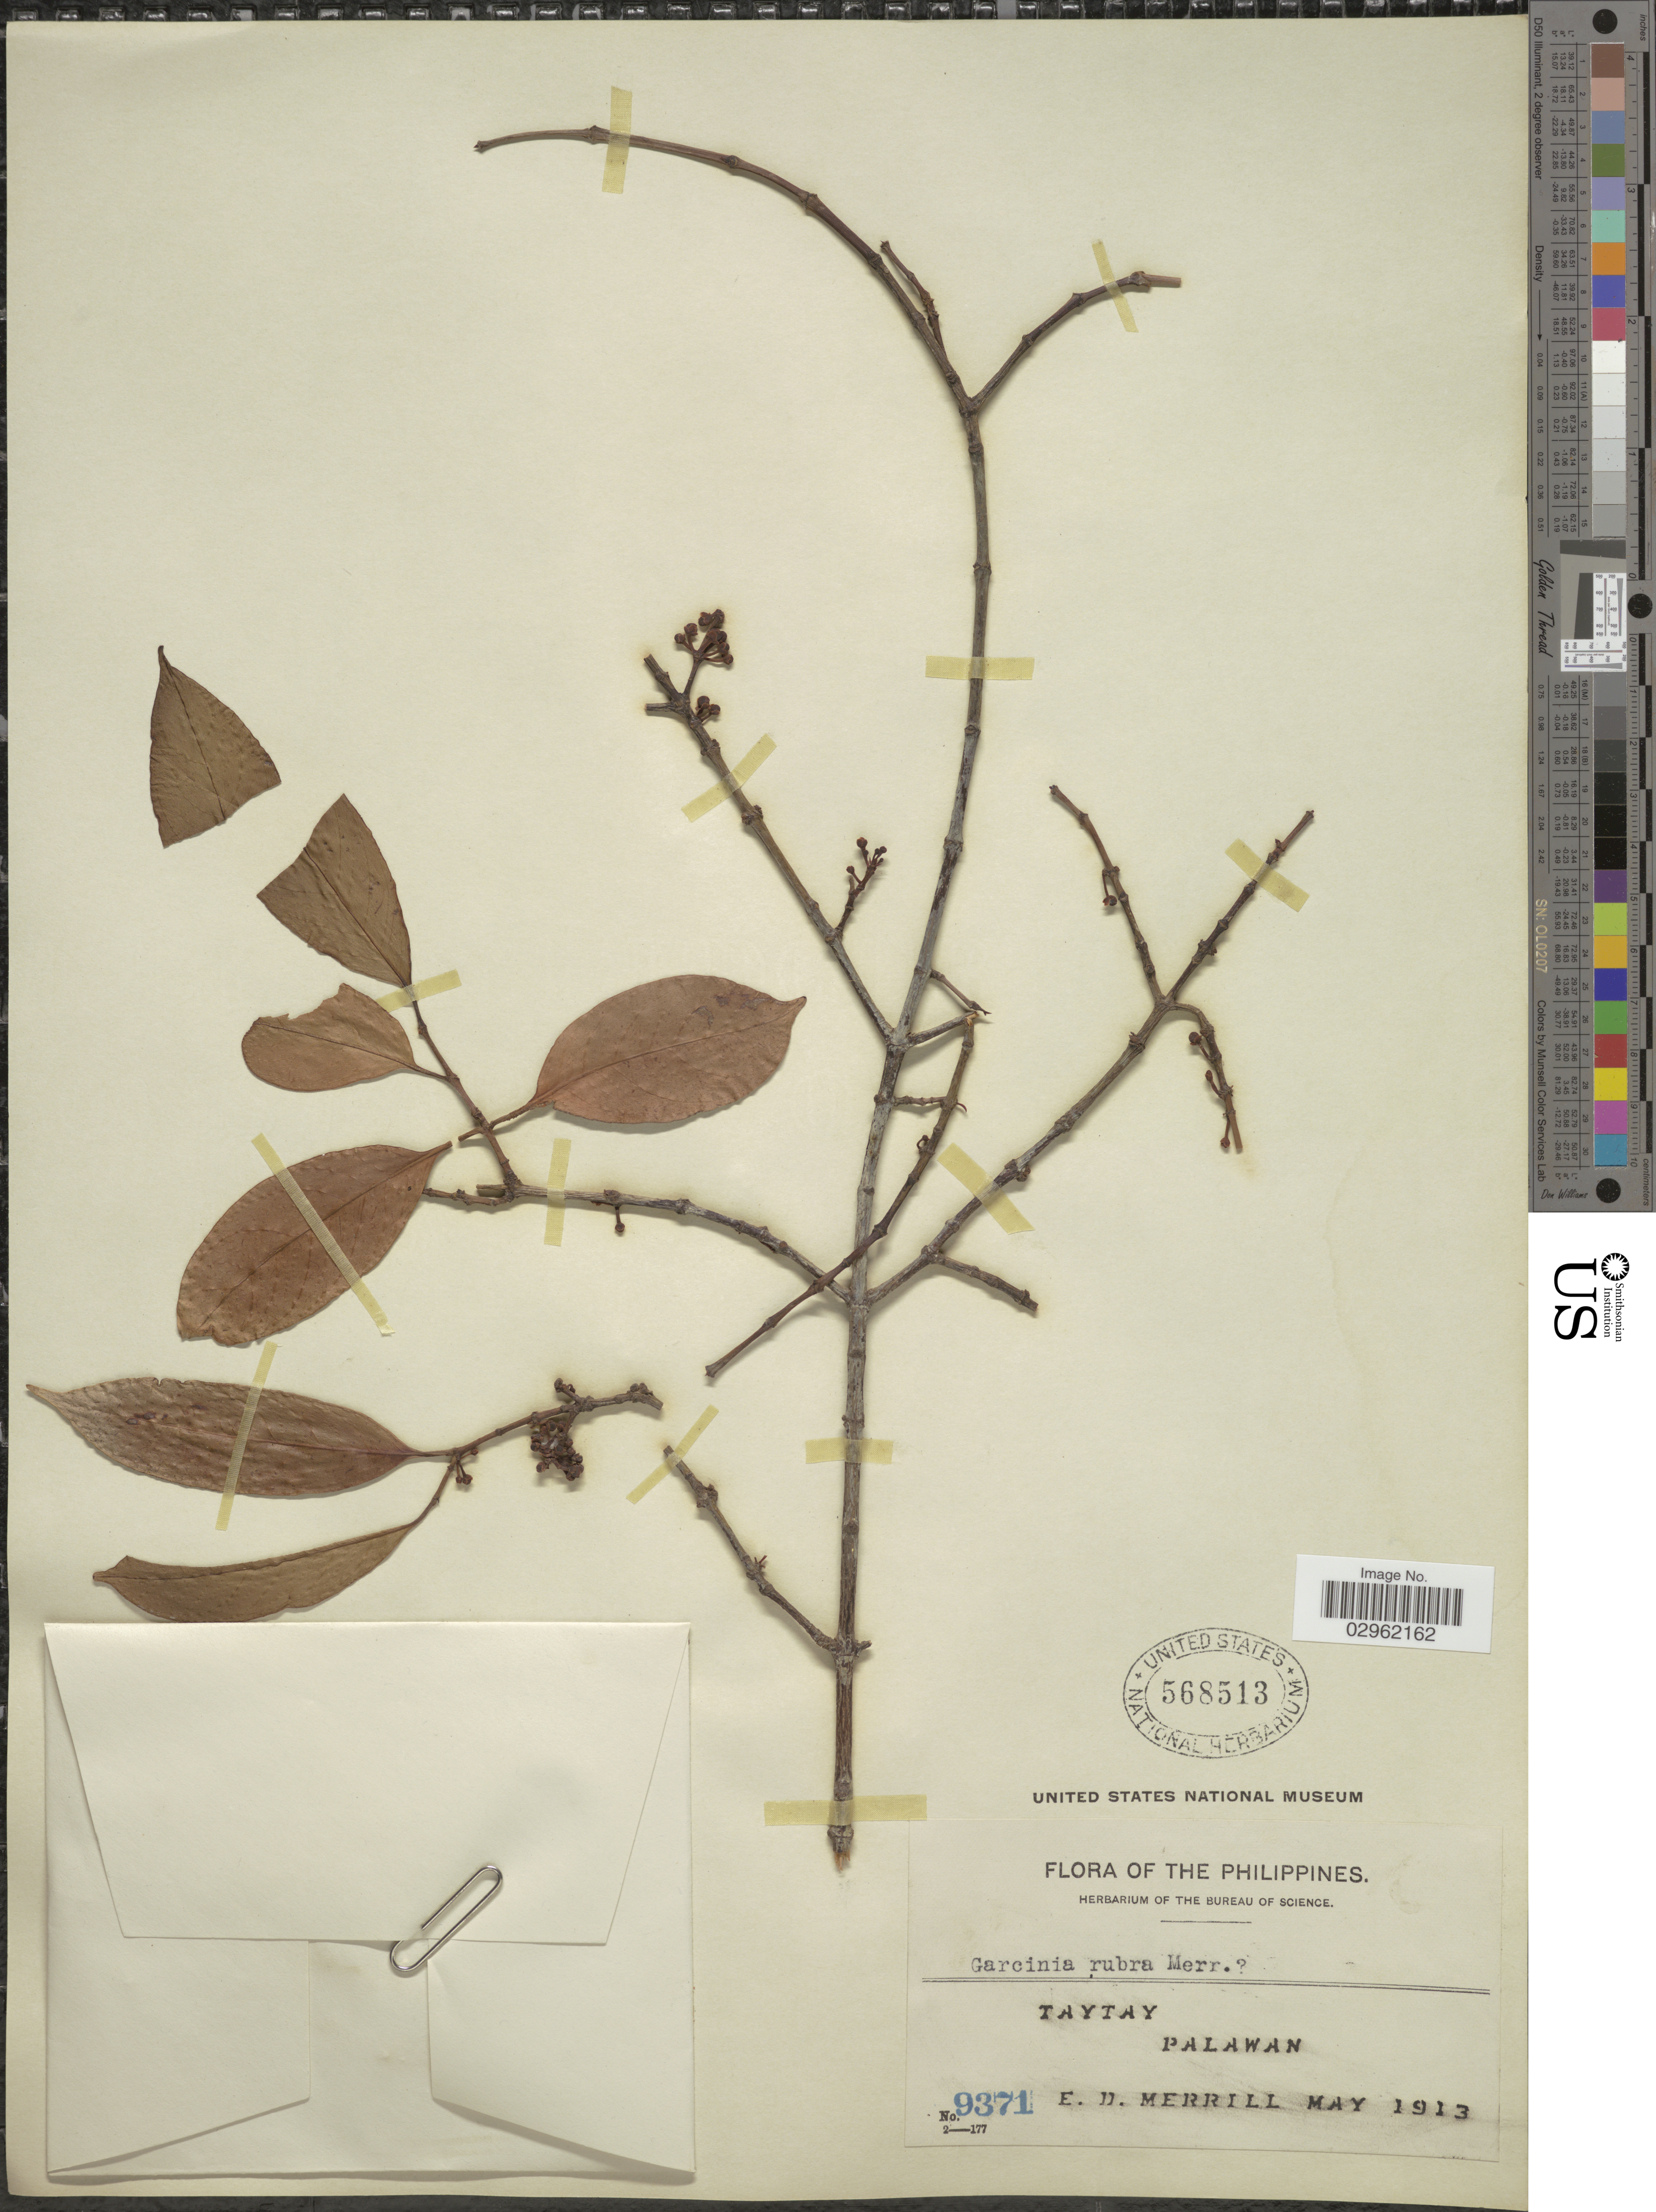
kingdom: Plantae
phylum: Tracheophyta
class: Magnoliopsida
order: Malpighiales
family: Clusiaceae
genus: Garcinia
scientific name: Garcinia rubra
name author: Merr.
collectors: E. D. Merrill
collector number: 9371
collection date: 1913-05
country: Philippines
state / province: Mimaropa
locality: Taytay. Palawan.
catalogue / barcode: US 568513